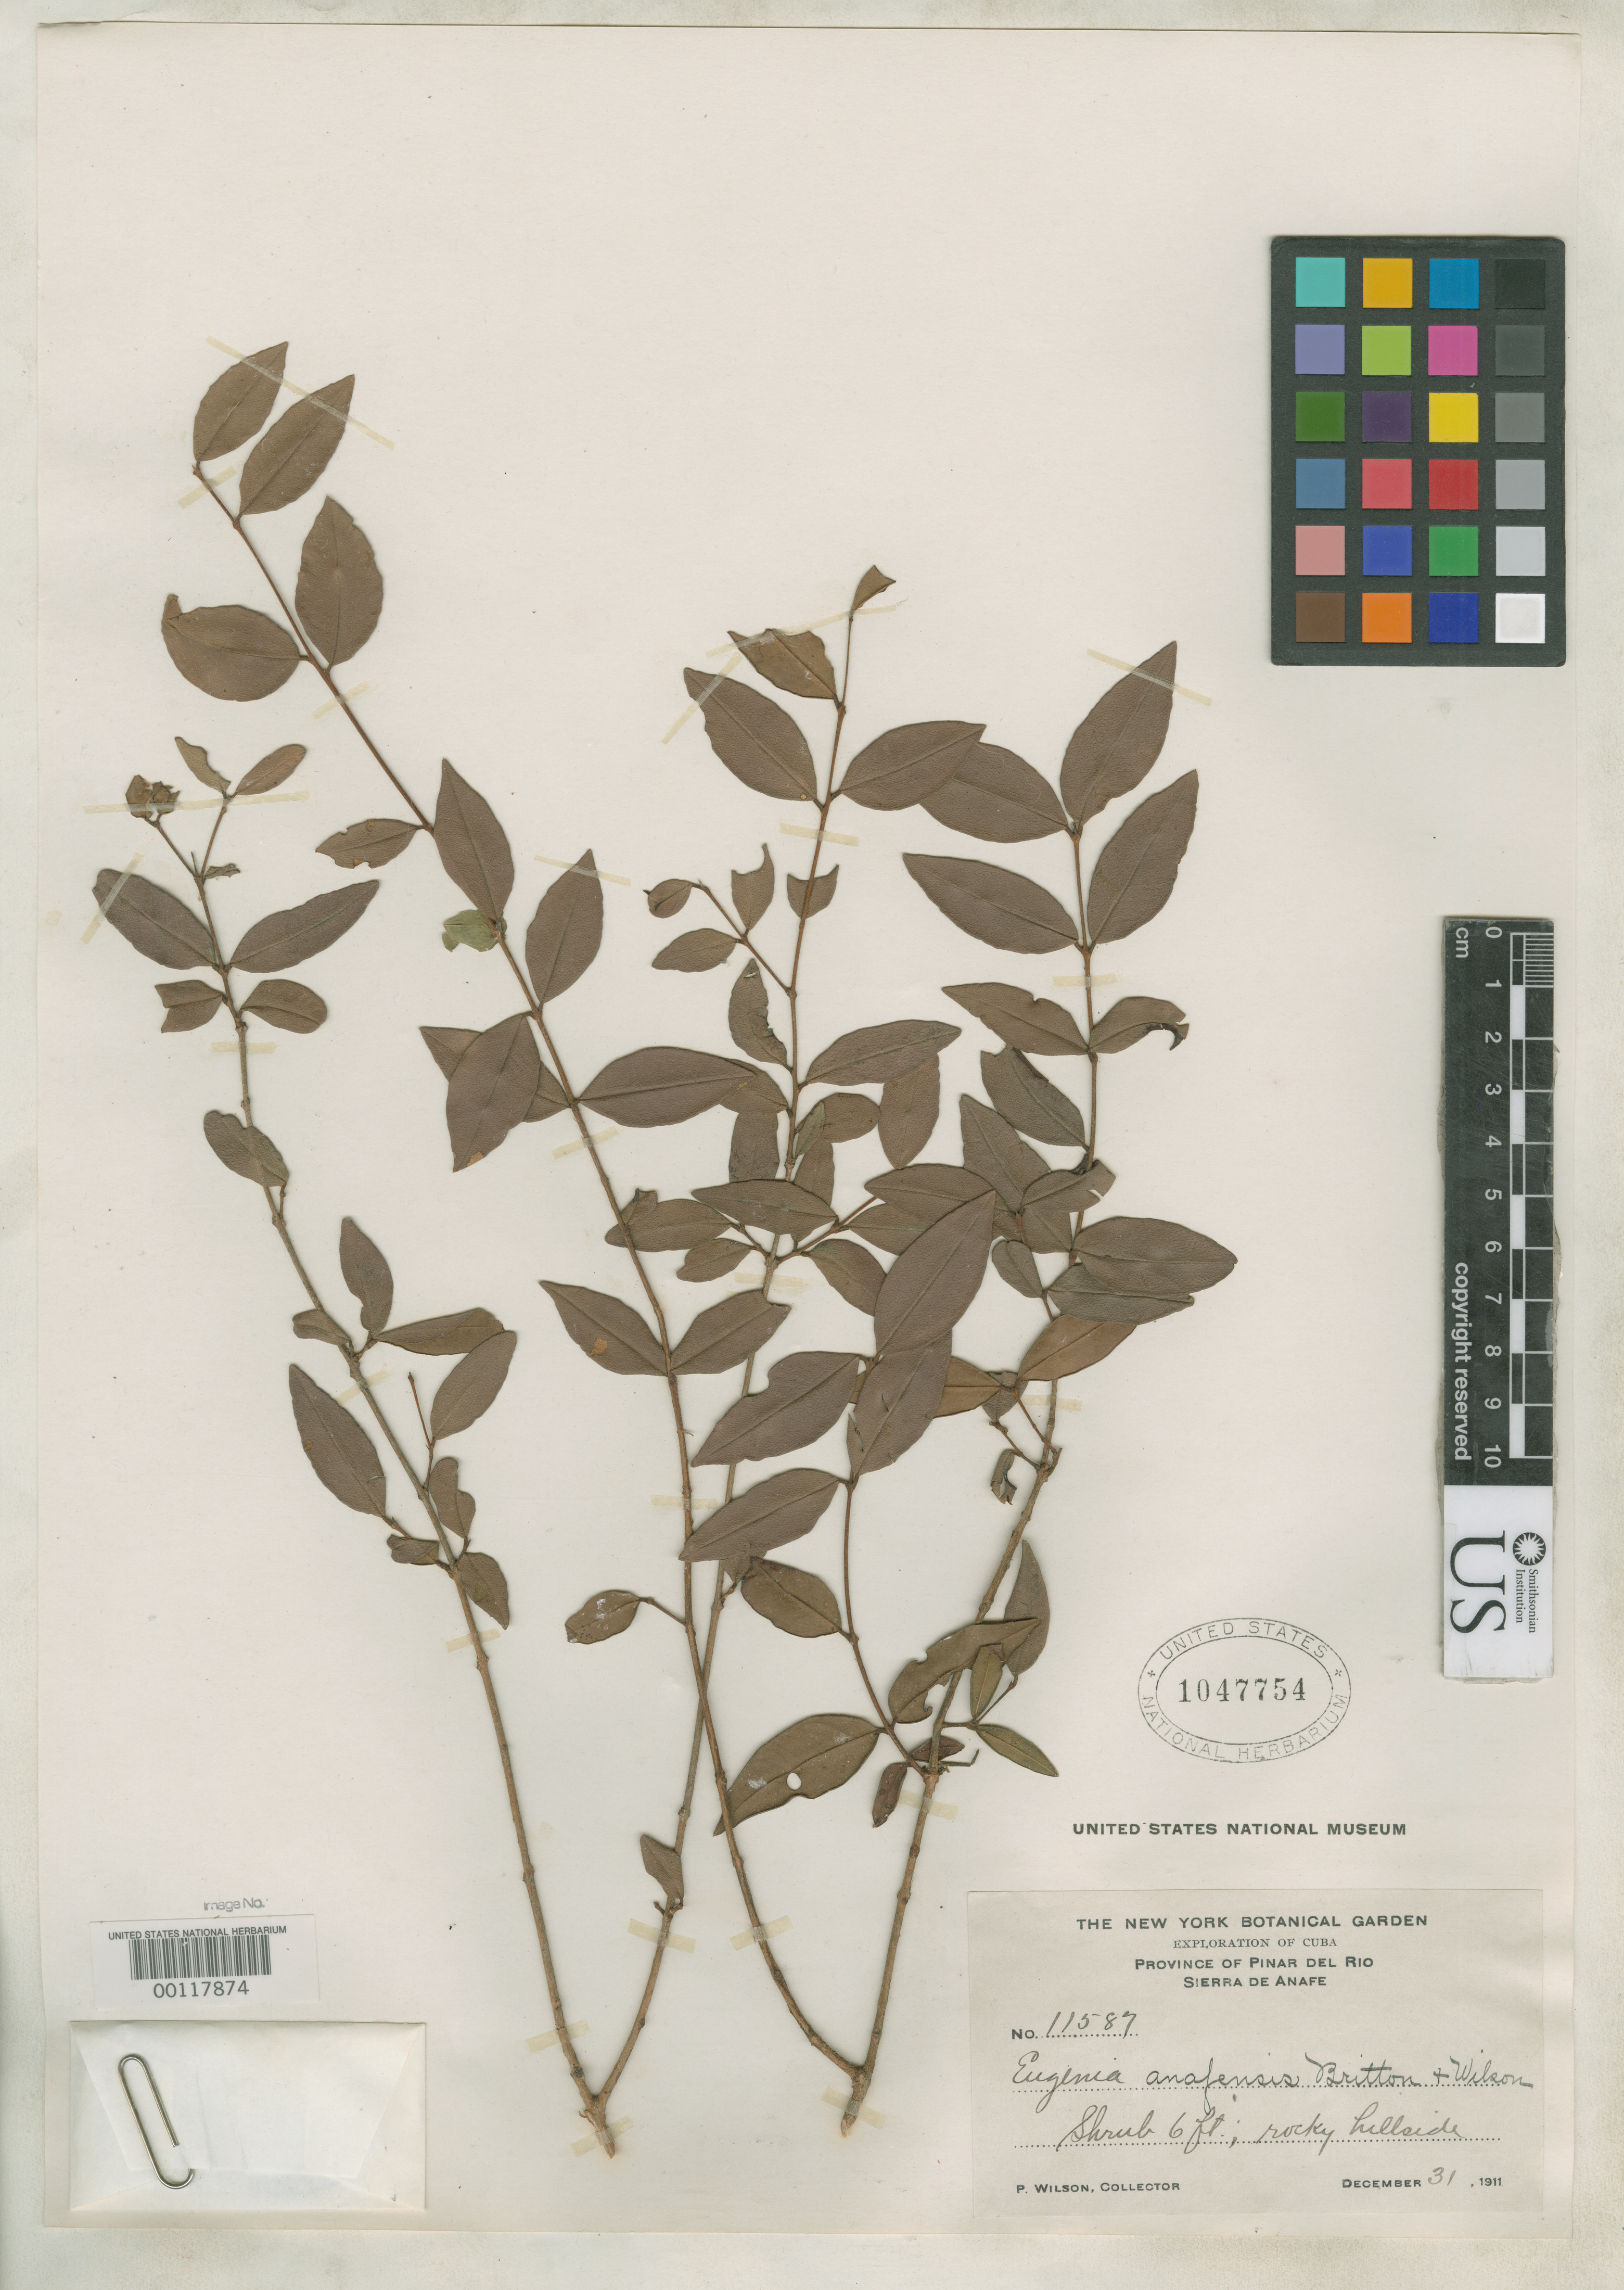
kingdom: Plantae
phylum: Tracheophyta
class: Magnoliopsida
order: Myrtales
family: Myrtaceae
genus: Eugenia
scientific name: Eugenia anafensis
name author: Britton & P. Wilson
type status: Isotype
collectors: P. Wilson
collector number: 11587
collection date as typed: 31 Dec 1911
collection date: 1911-12-31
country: Cuba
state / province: Pinar del Río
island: Greater Antilles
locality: Sierra de Anafe, Pinar del Rio.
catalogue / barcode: US 1047754